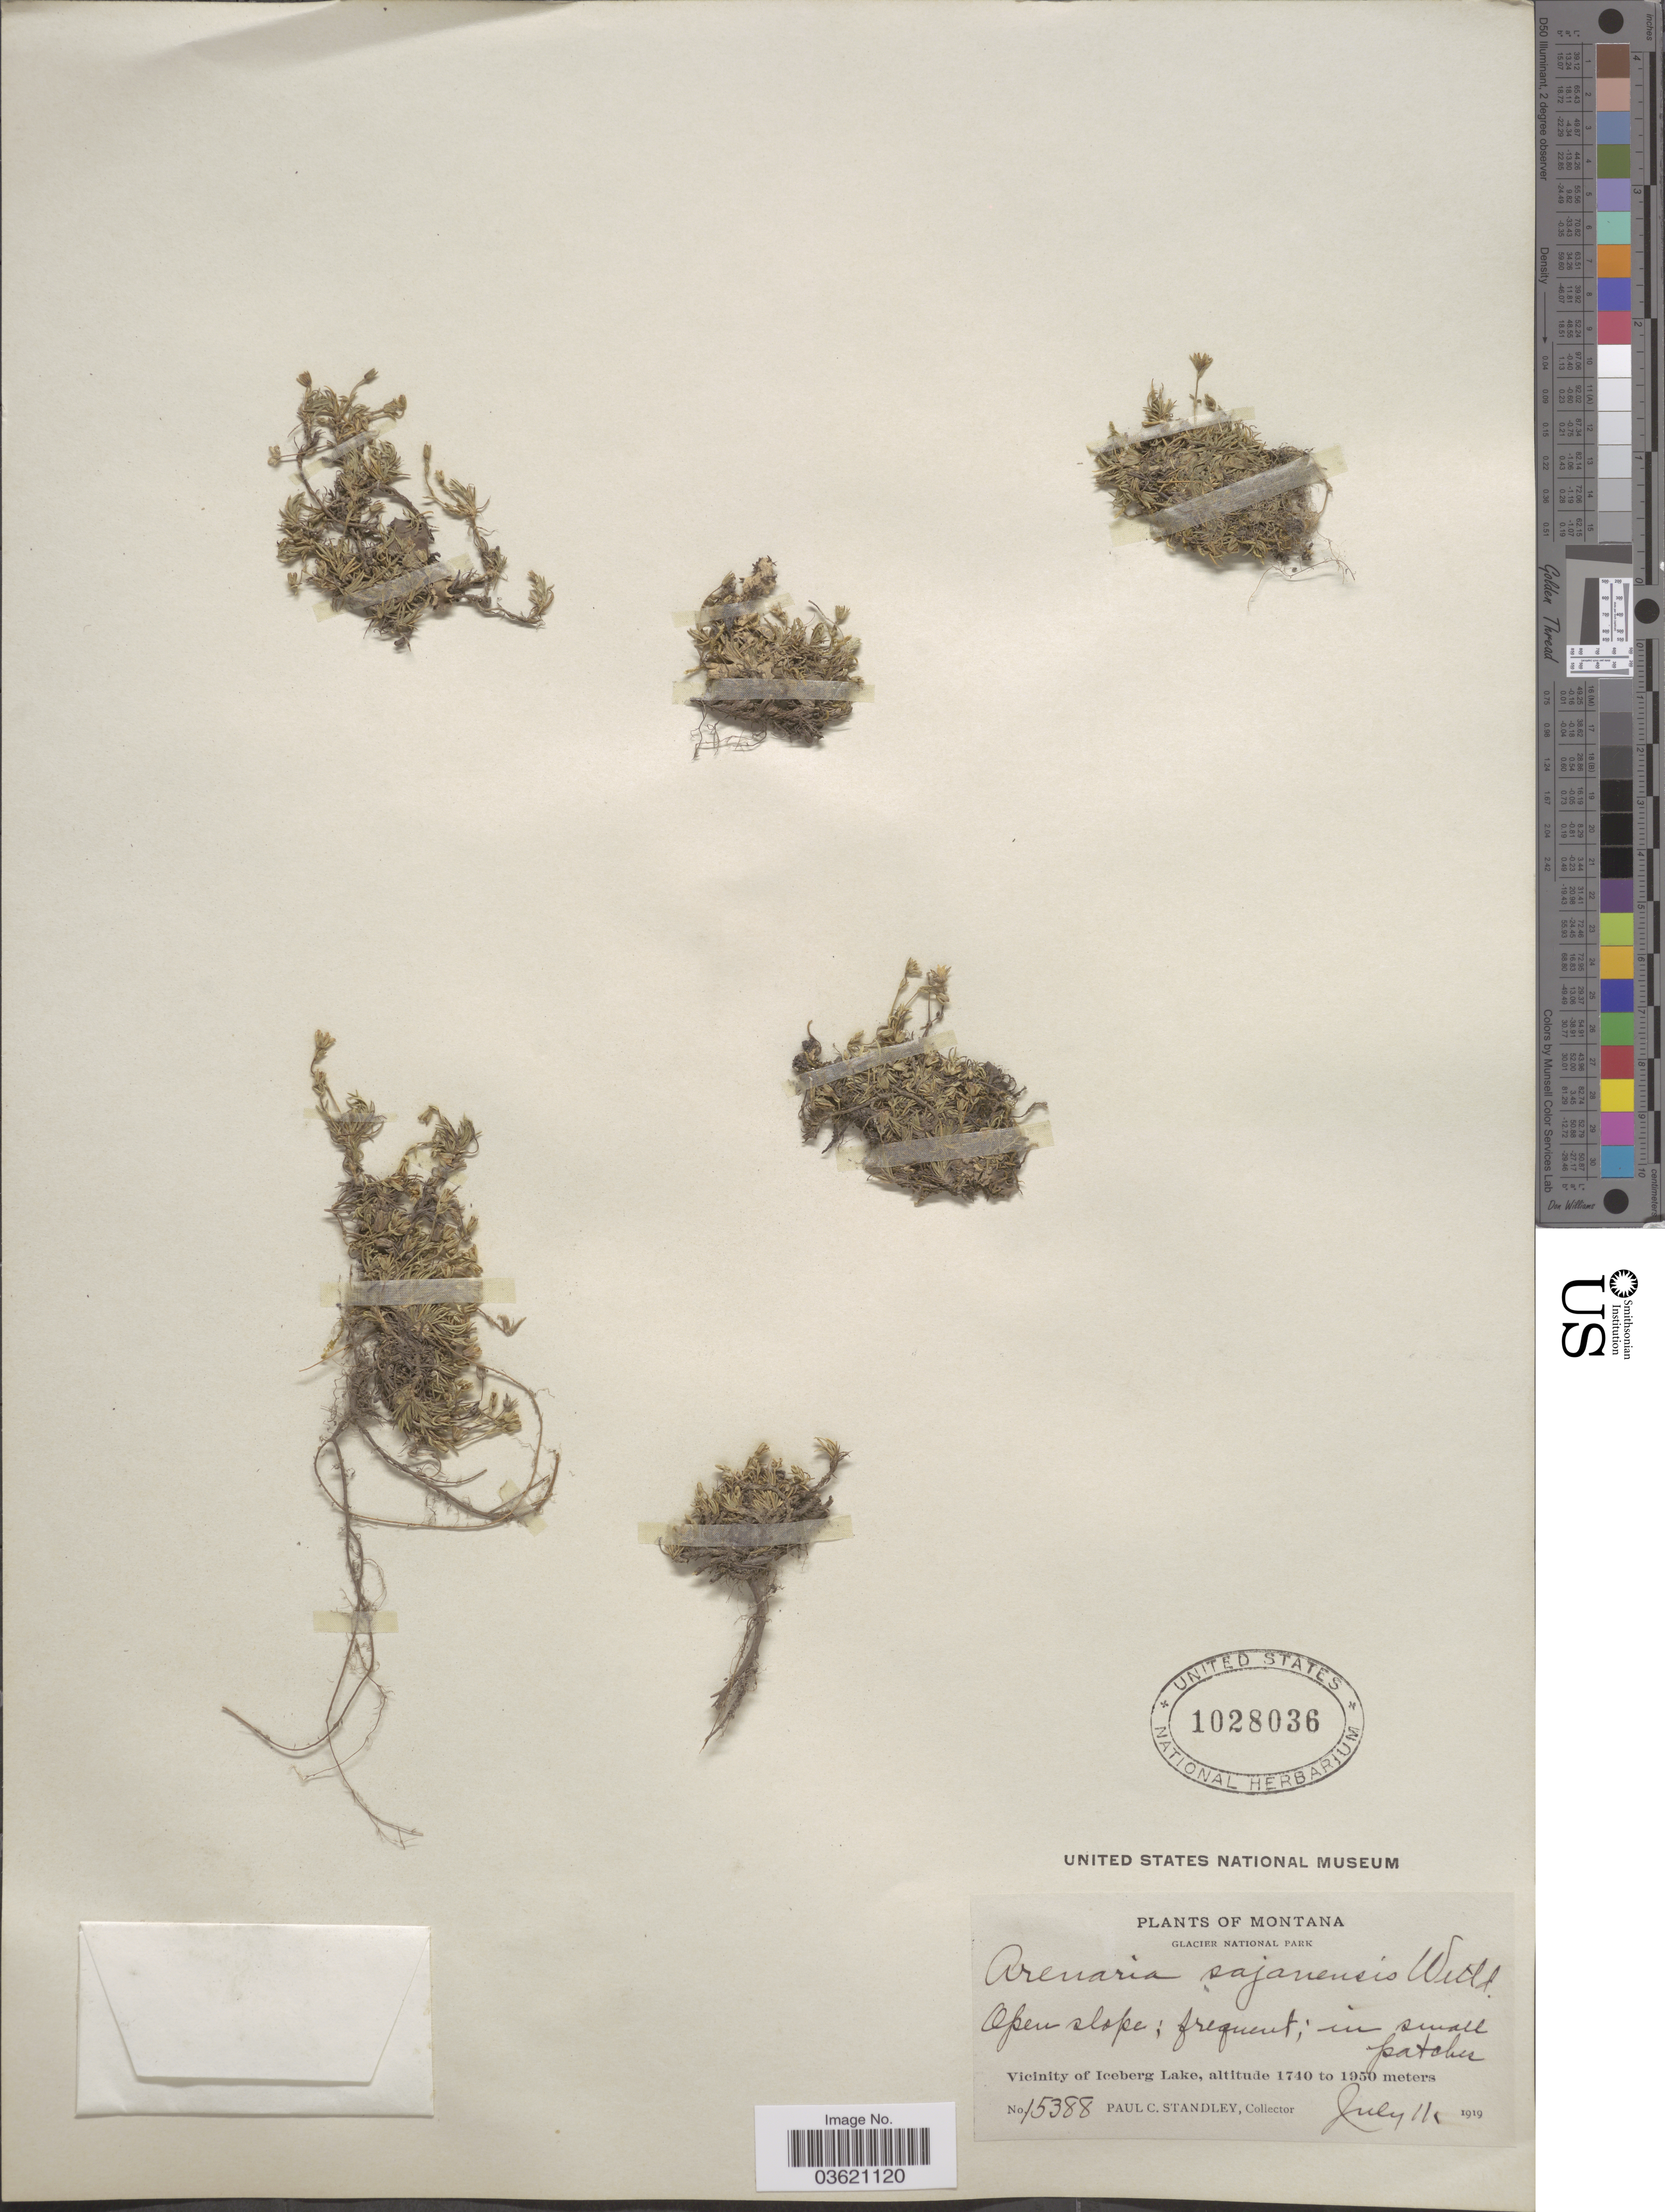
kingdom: Plantae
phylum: Tracheophyta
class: Magnoliopsida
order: Caryophyllales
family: Caryophyllaceae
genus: Cherleria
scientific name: Cherleria biflora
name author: (L.) A.J. Moore & Dillenb.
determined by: Strong, M. T., (US), Smithsonian Institution - National Museum of Natural History (UNITED STATES)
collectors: P. C. Standley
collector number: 15388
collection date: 1919-07-11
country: United States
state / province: Montana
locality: Glacier National Park. Vicinity of Iceberg Lake.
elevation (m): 1740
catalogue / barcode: US 1028036